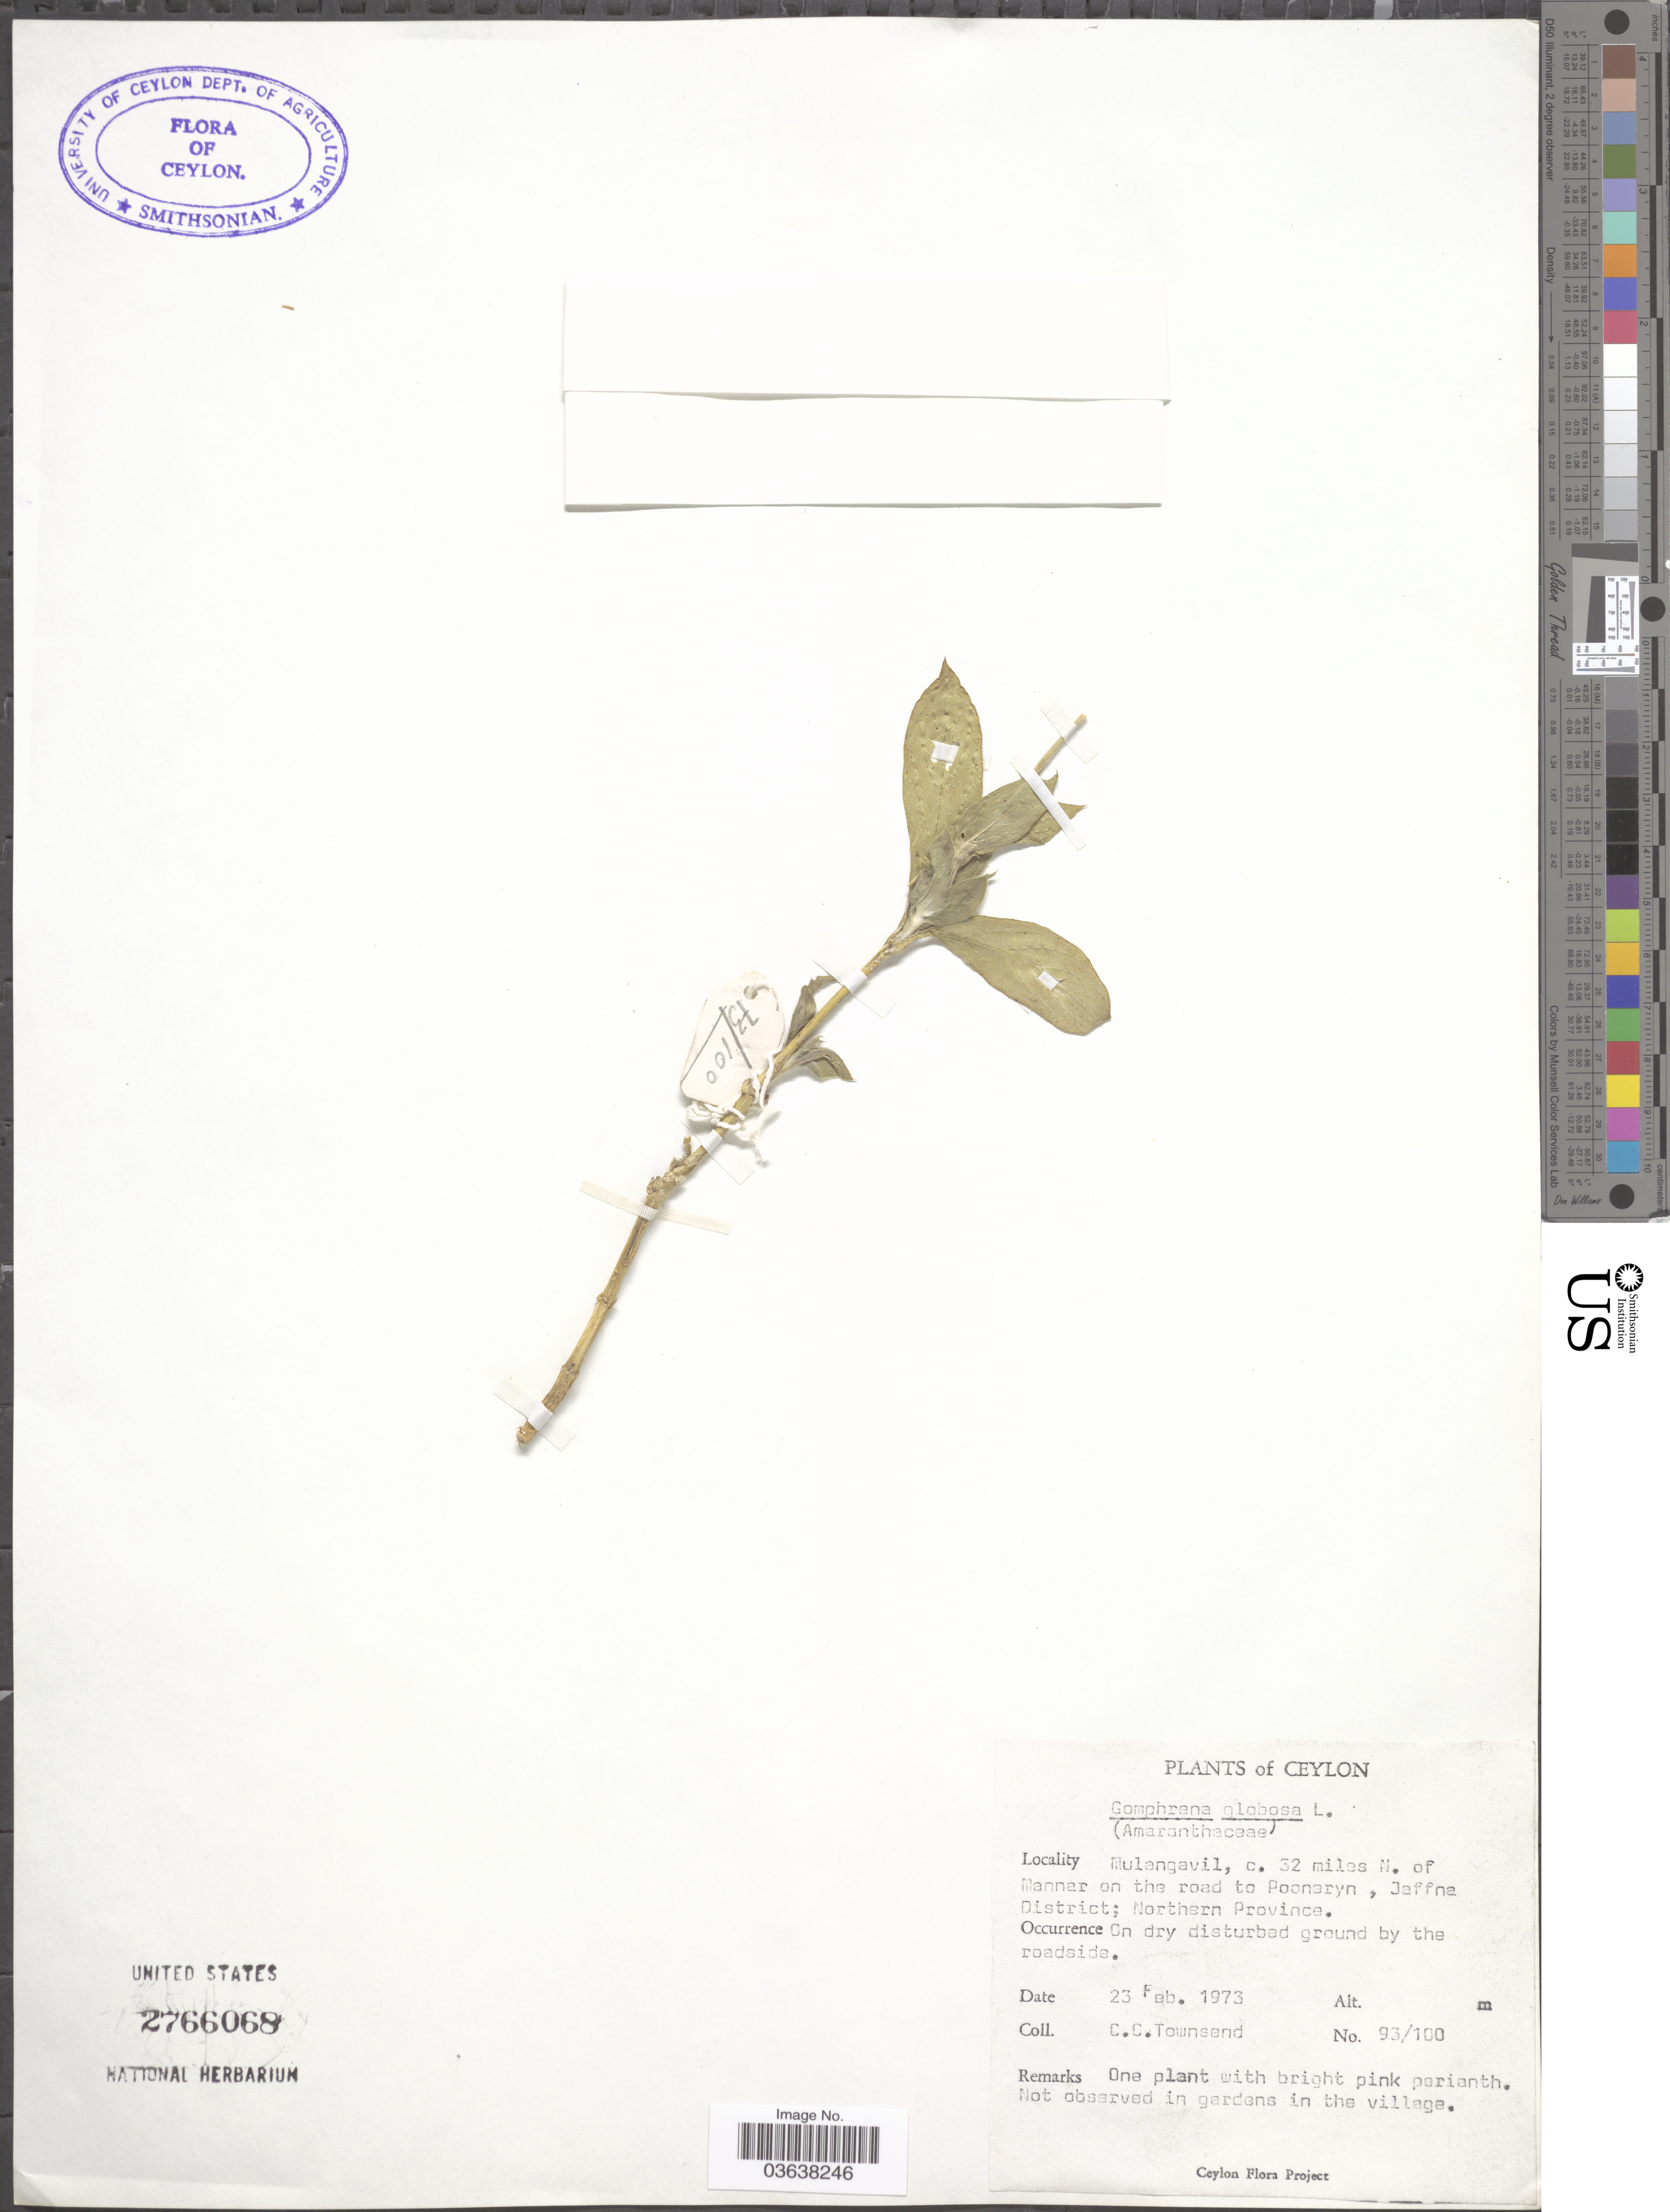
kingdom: Plantae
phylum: Tracheophyta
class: Magnoliopsida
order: Caryophyllales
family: Amaranthaceae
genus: Gomphrena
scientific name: Gomphrena globosa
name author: L.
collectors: C. C. Townsend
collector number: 93/100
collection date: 1973-02-23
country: Sri Lanka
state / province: Northern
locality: Ceylon. Mulangavil, c. 32 miles N. of Mannar on the road to Pooneryn, Jaffna District.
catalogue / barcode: US 2766068